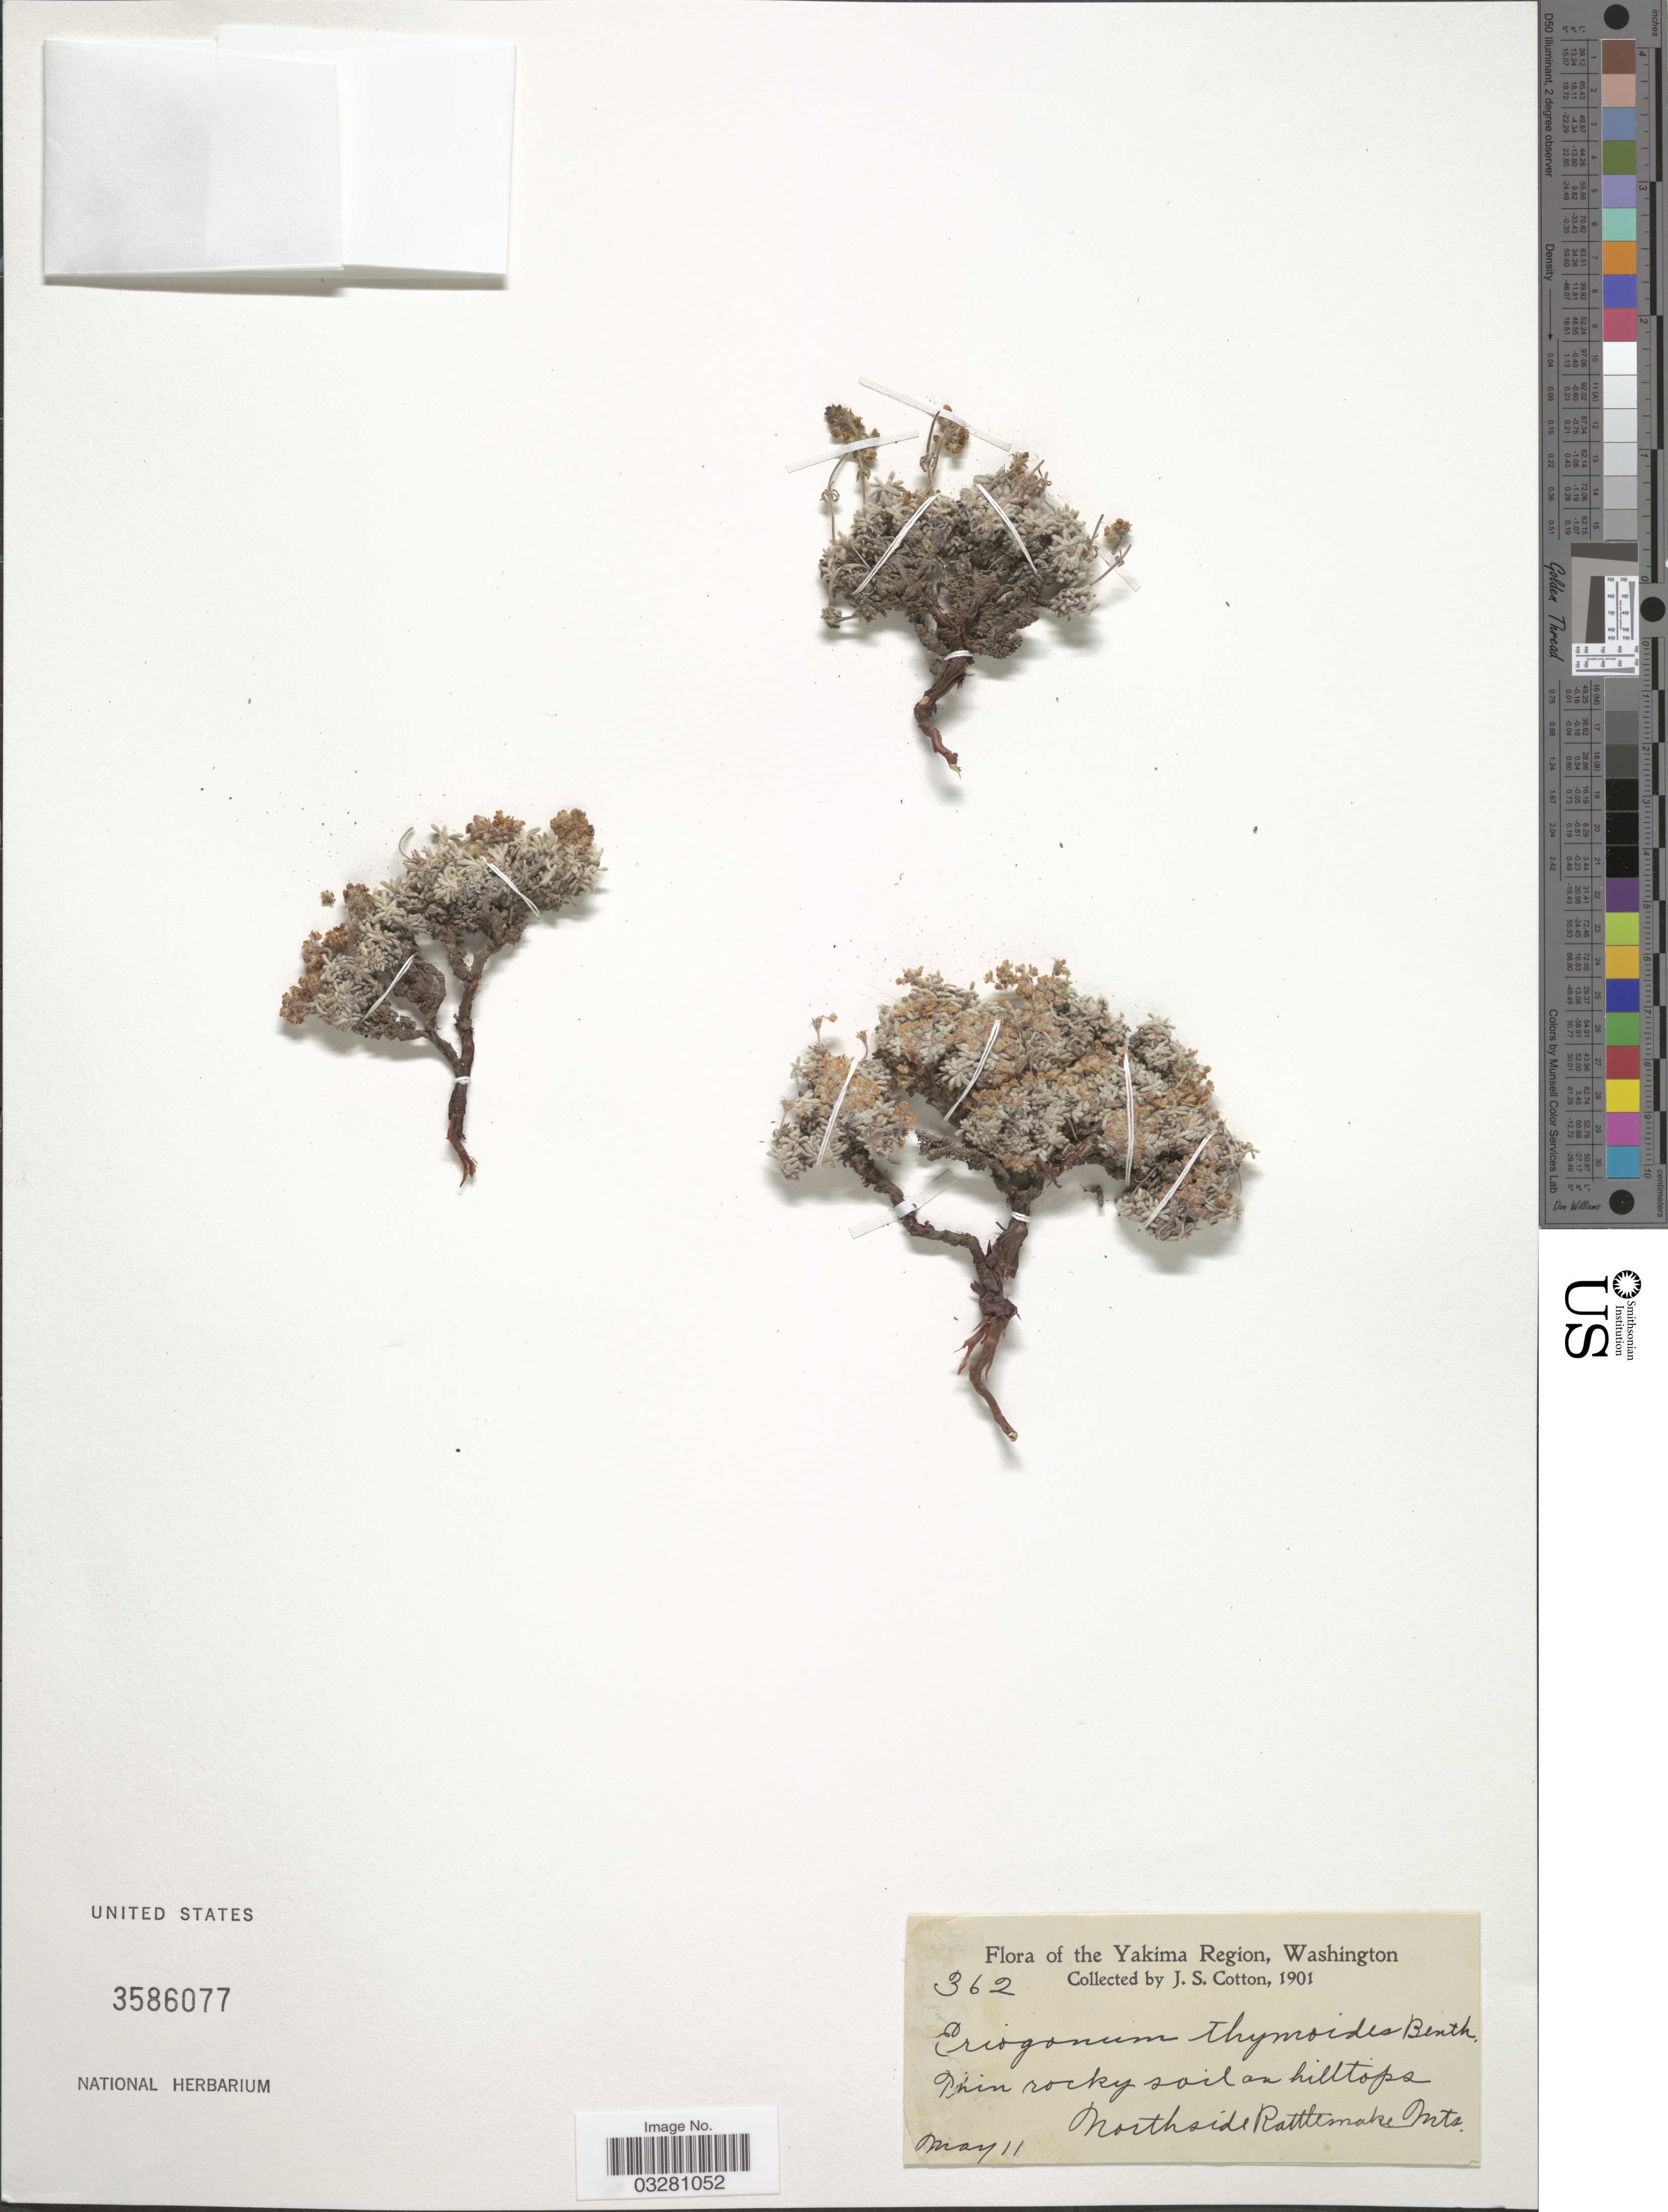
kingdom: Plantae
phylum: Tracheophyta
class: Magnoliopsida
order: Caryophyllales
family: Polygonaceae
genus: Eriogonum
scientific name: Eriogonum thymoides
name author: Benth. in DC.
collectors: J. S. Cotton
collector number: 362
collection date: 1901-05-11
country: United States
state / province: Washington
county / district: Yakima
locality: Yakima Region. North side Rattlesnake Mts.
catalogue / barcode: US 3586077